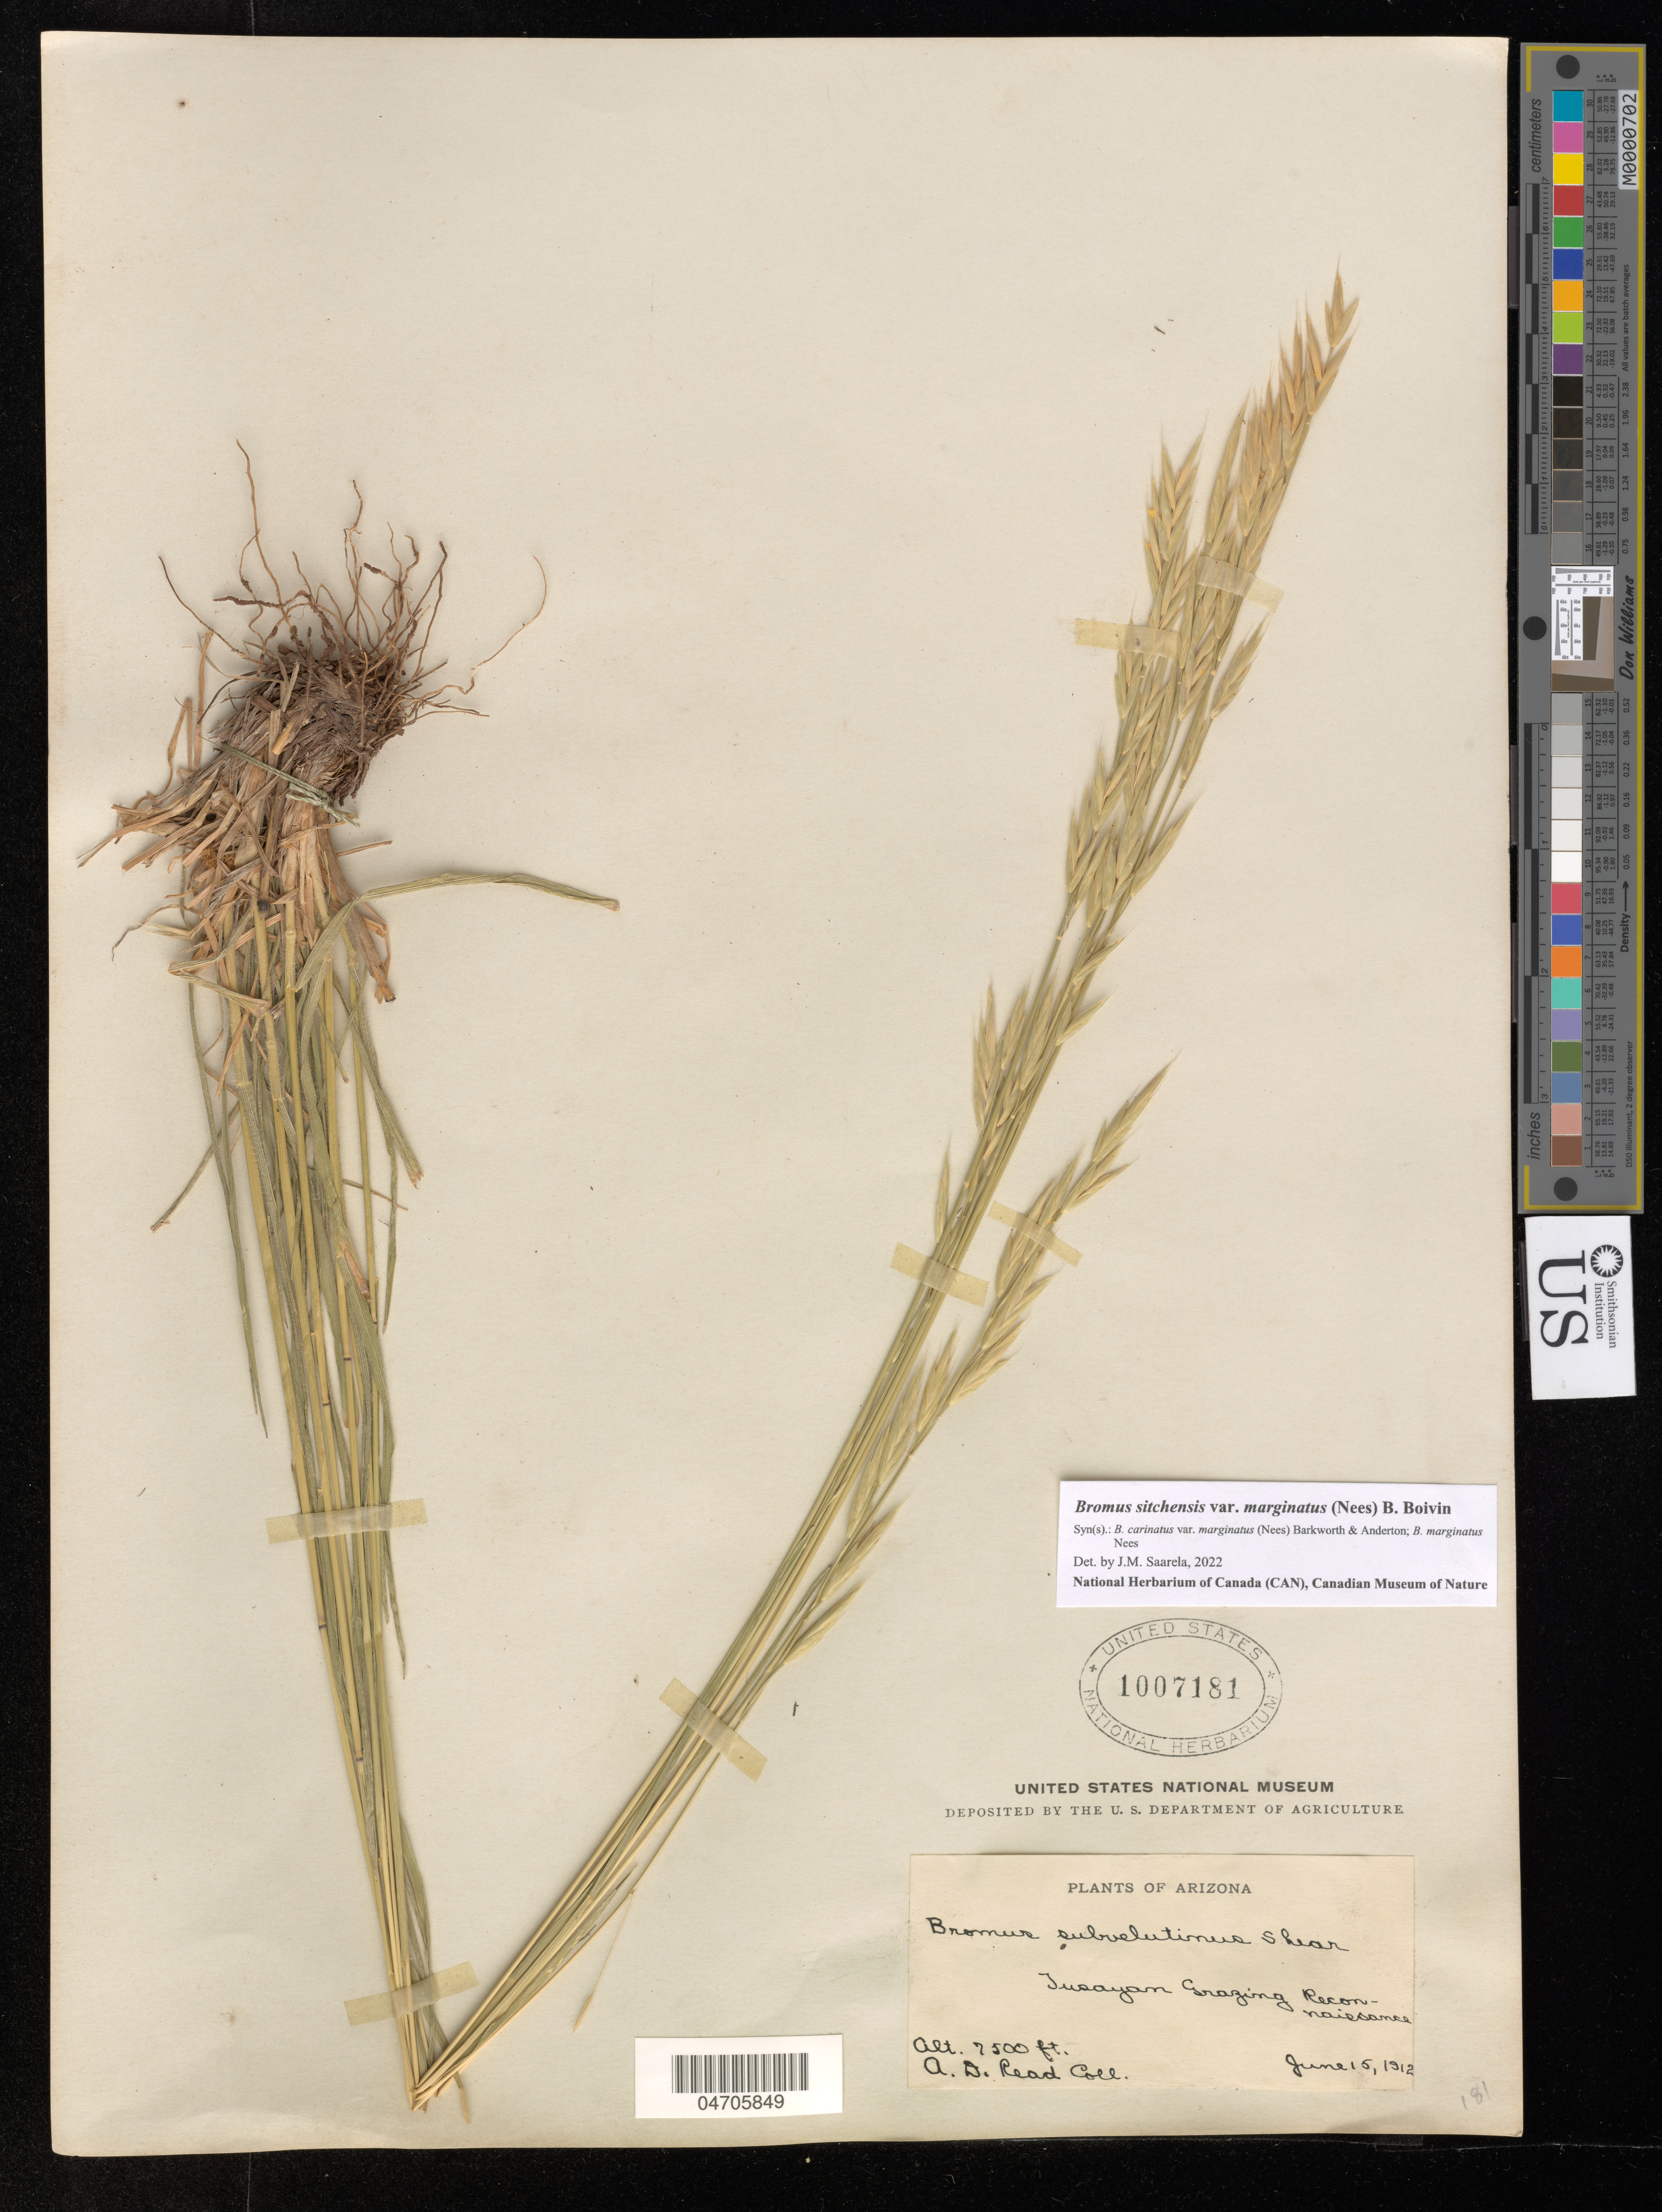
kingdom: Plantae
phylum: Tracheophyta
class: Liliopsida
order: Poales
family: Poaceae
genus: Bromus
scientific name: Bromus sitchensis var. polyanthus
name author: (Scribn. ex Shear) R.E. Brainerd & Otting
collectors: A. D. Read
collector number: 181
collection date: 1912-06-15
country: United States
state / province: Arizona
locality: Tusayam Grazing Reconnaissance.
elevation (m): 2286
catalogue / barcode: US 1007181